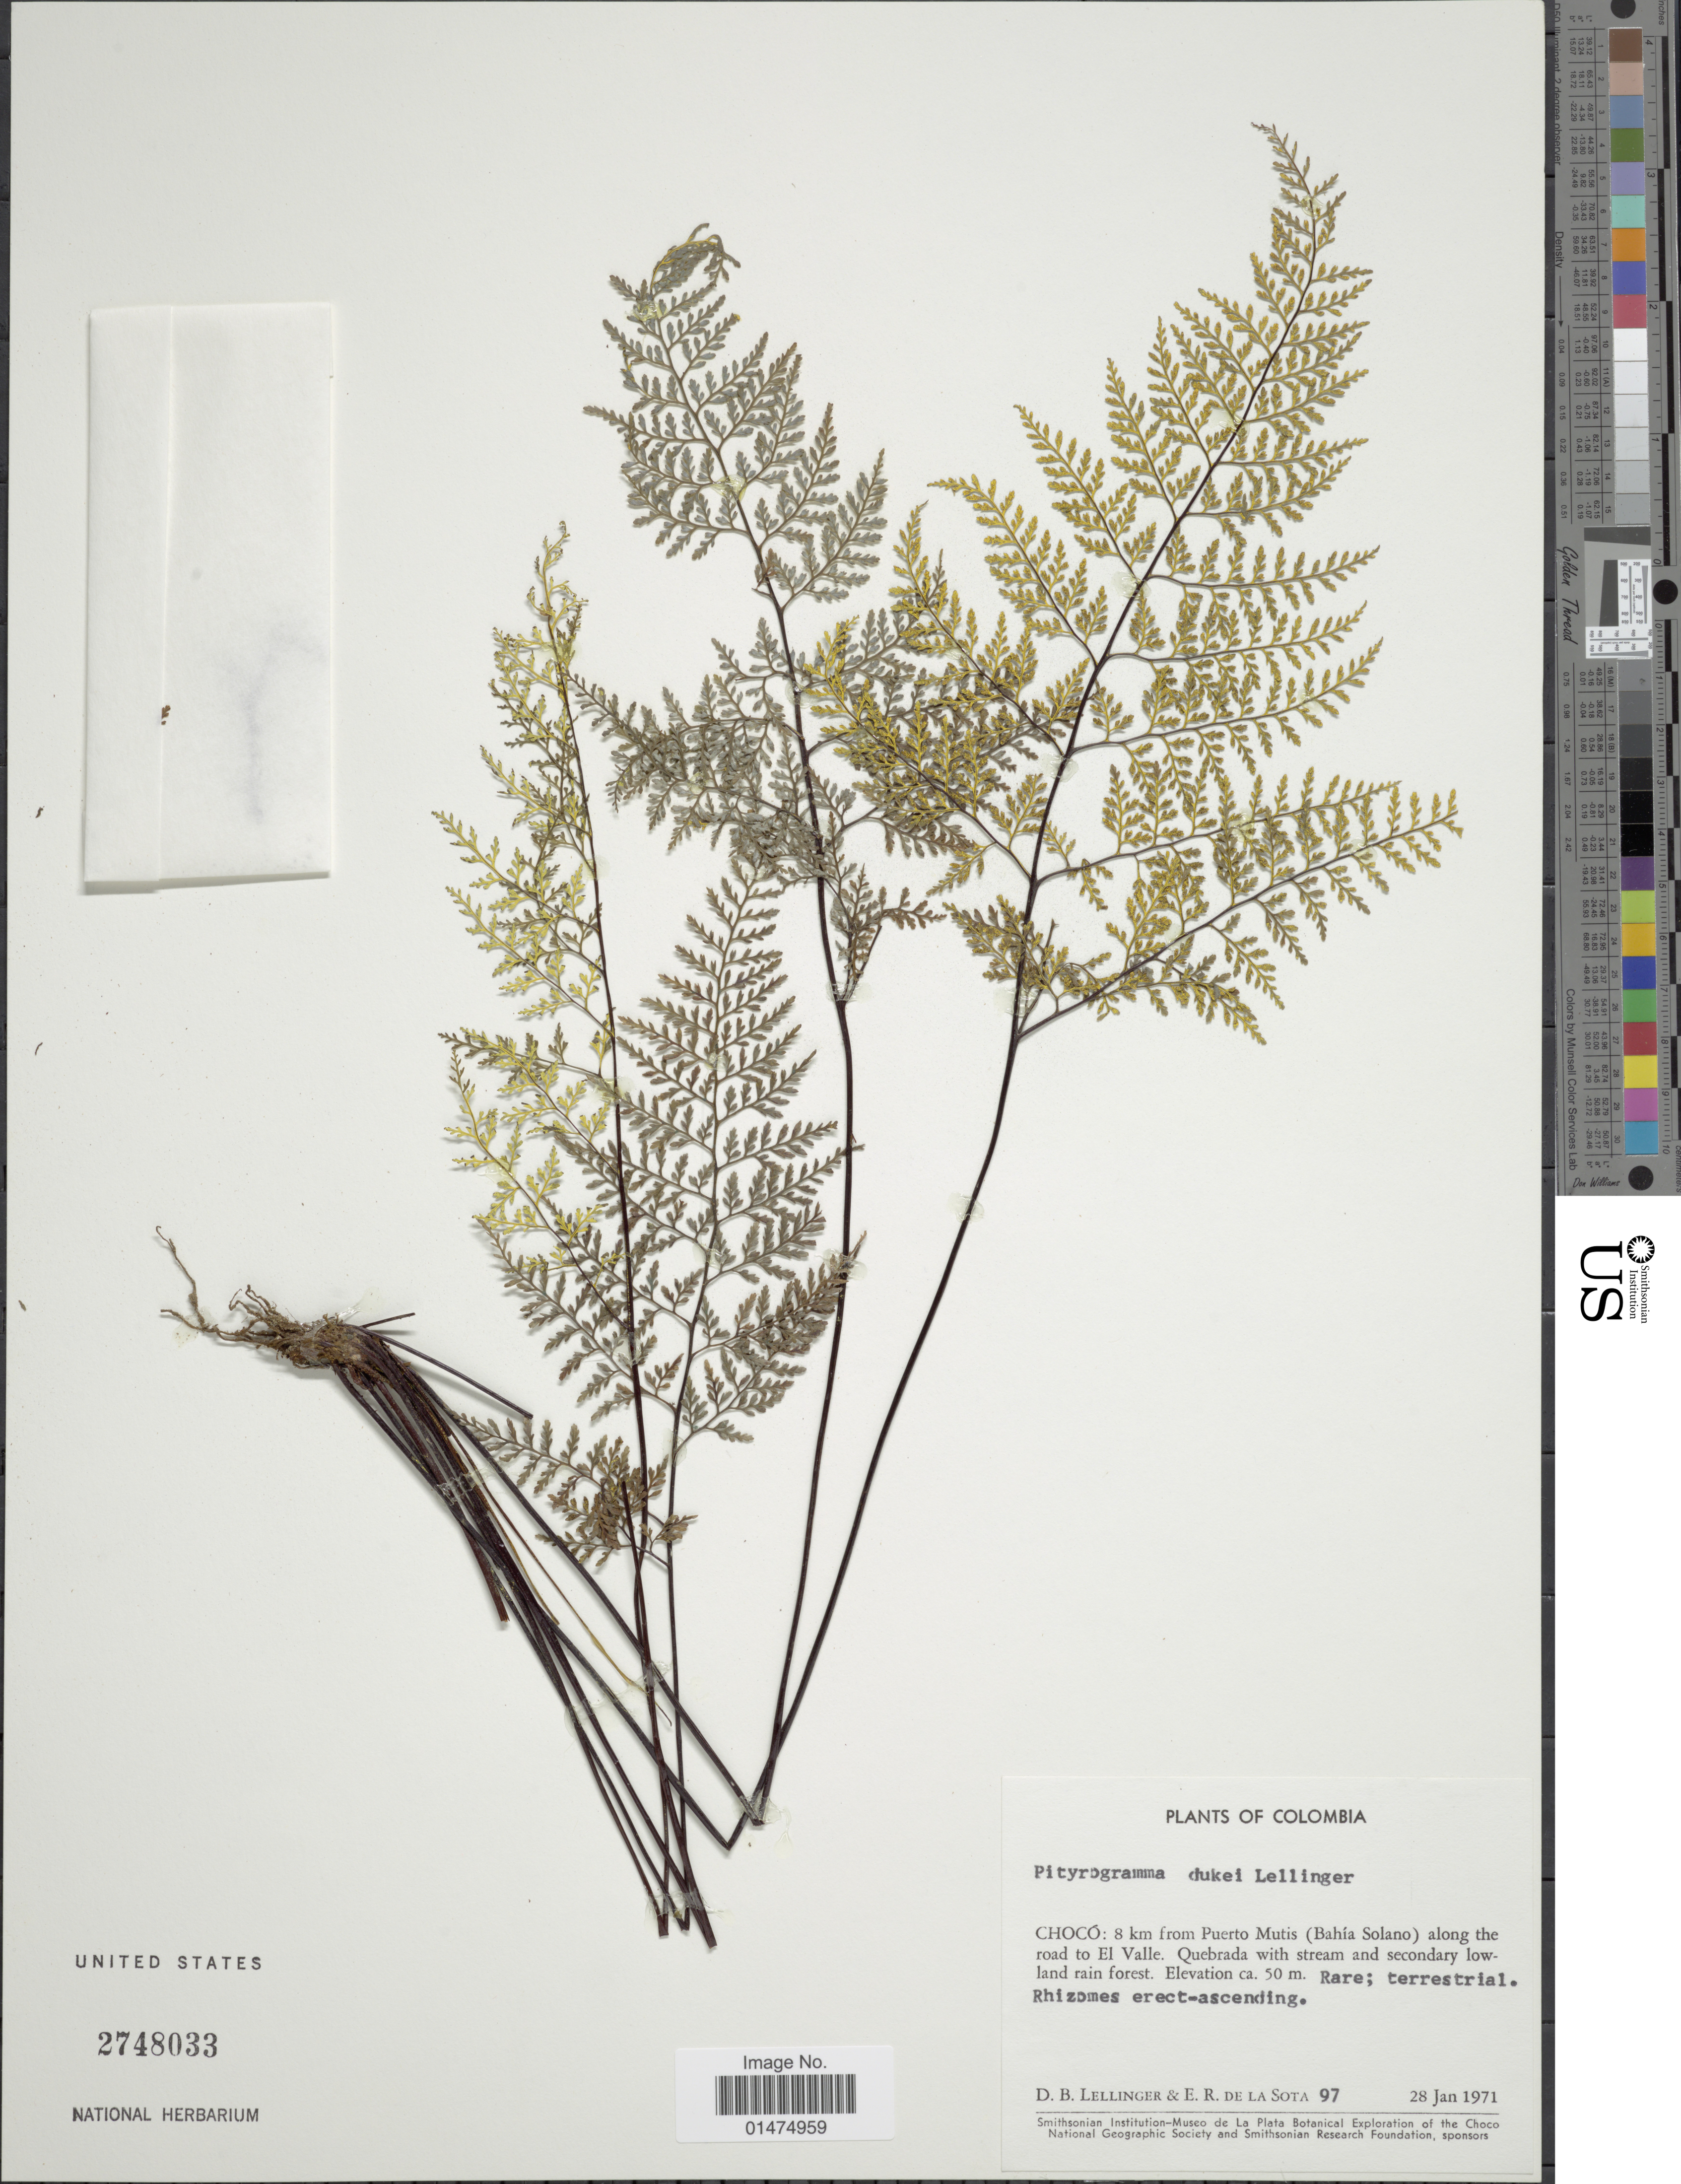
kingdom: Plantae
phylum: Tracheophyta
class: Polypodiopsida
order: Polypodiales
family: Pteridaceae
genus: Pityrogramma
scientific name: Pityrogramma dukei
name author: Lellinger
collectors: D. B. Lellinger & E. R. de la Sota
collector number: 97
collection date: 1971-01-28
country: Colombia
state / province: Chocó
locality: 8 km from Puerto Mutis (Bahia Solano) along the road to El Valle. Quebrada with stream and secondary low-land rain forest.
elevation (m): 50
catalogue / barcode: US 2748033